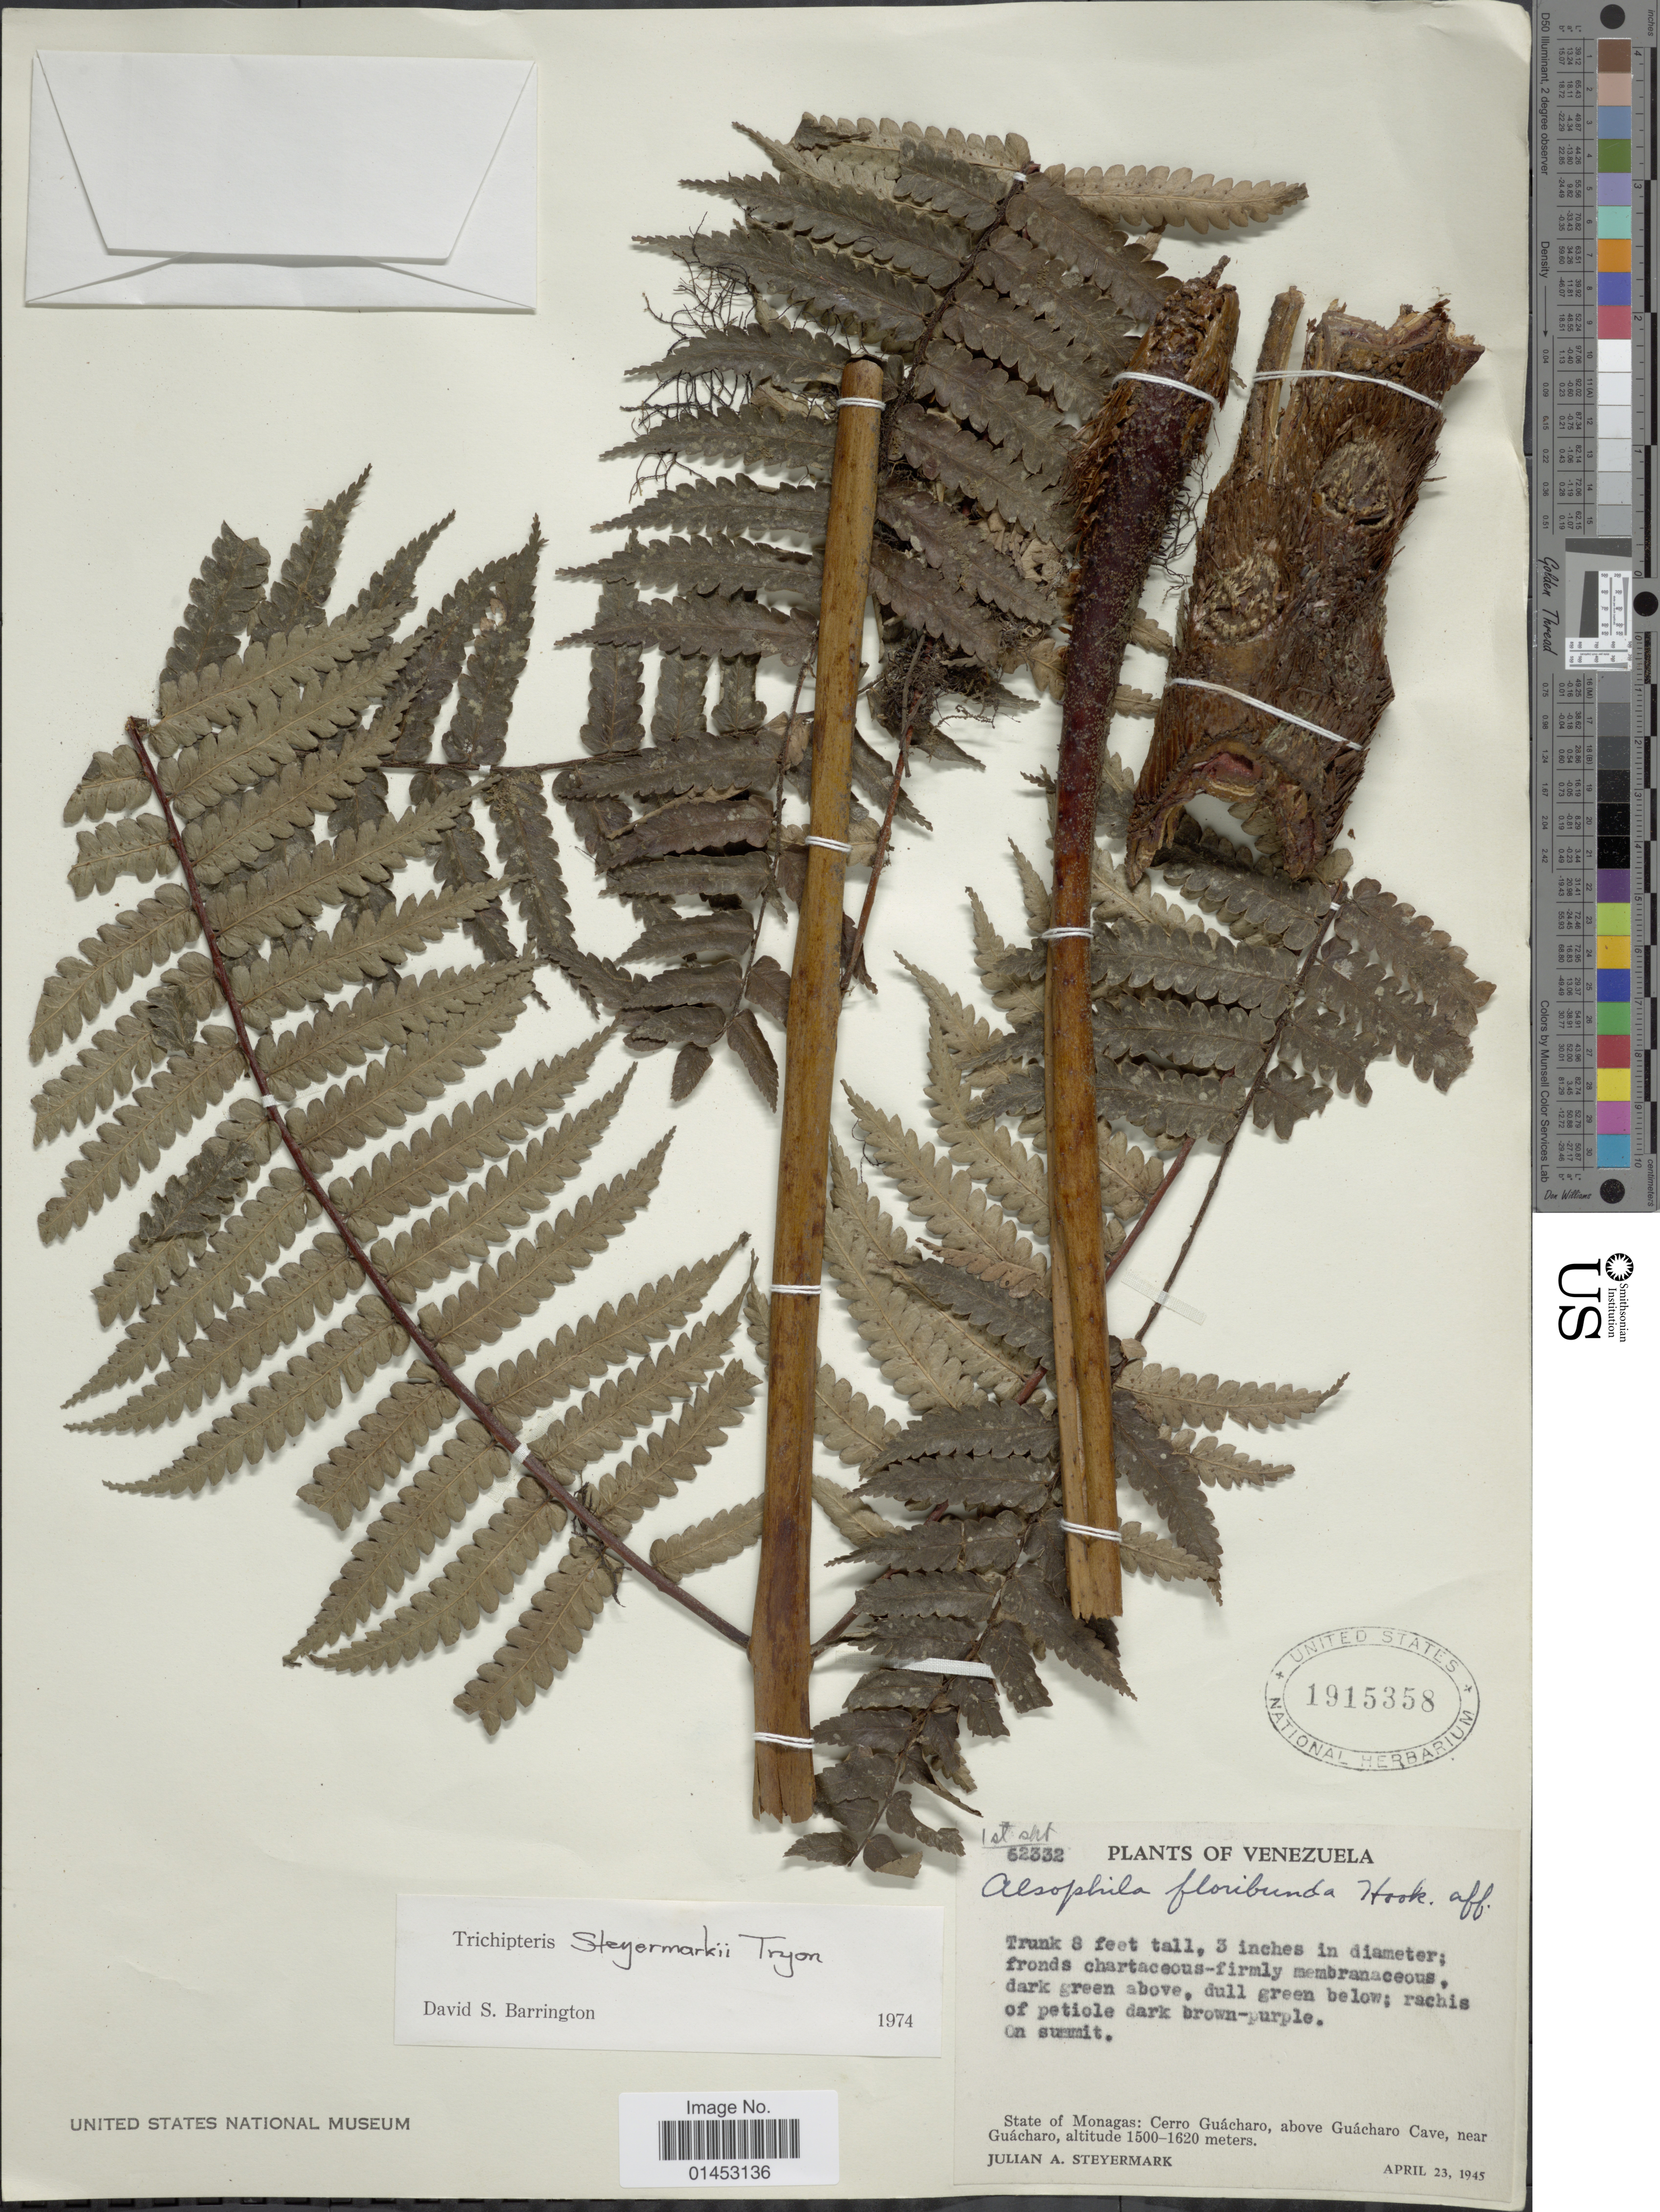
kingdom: Plantae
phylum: Tracheophyta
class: Polypodiopsida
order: Cyatheales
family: Cyatheaceae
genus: Cyathea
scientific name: Cyathea venezuelensis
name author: A.R. Sm. ex Lellinger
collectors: J. Steyermark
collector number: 62332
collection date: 1945-04-23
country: Venezuela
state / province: Monagas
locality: State of Monagas: Cerro Guácharo, above Guácharo Cave, near Guácharo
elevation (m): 1500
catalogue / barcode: US 1915358